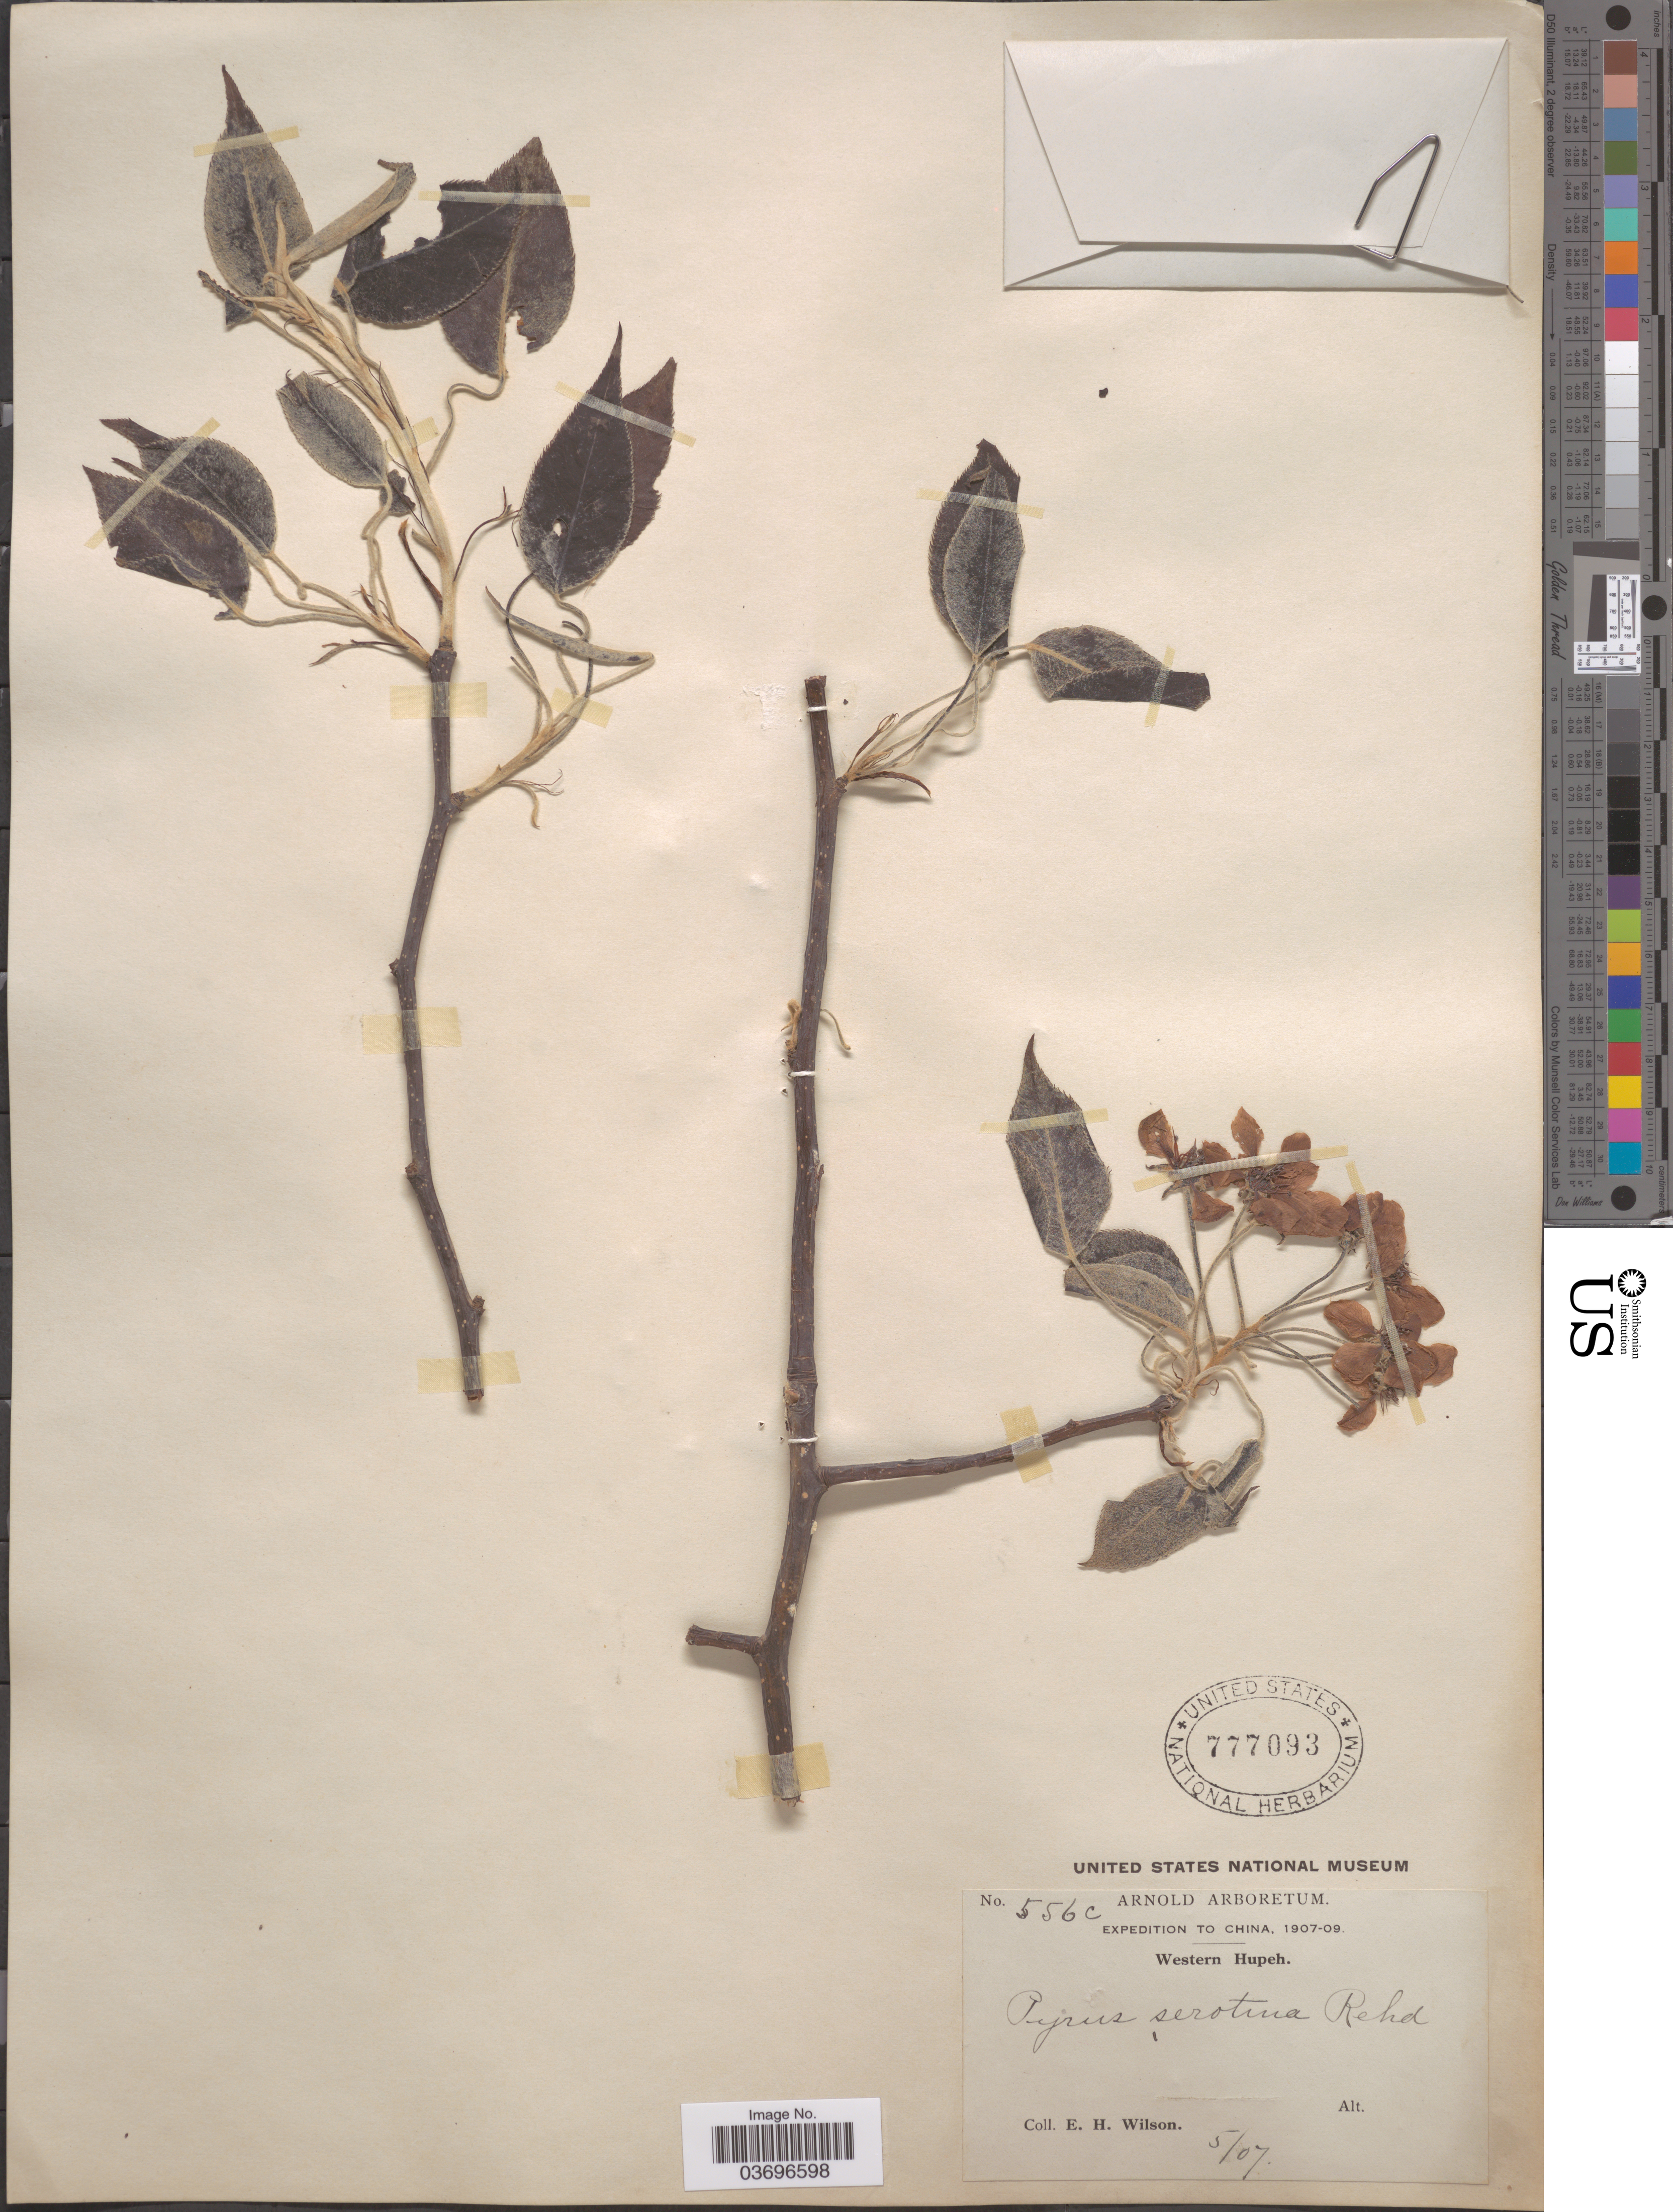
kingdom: Plantae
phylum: Tracheophyta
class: Magnoliopsida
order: Rosales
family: Rosaceae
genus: Pyrus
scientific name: Pyrus pyrifolia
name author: (Burm. f.) Nakai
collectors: E. Wilson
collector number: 556c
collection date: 1907-05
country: China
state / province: Hubei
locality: Western Hupeh.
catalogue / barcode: US 777093